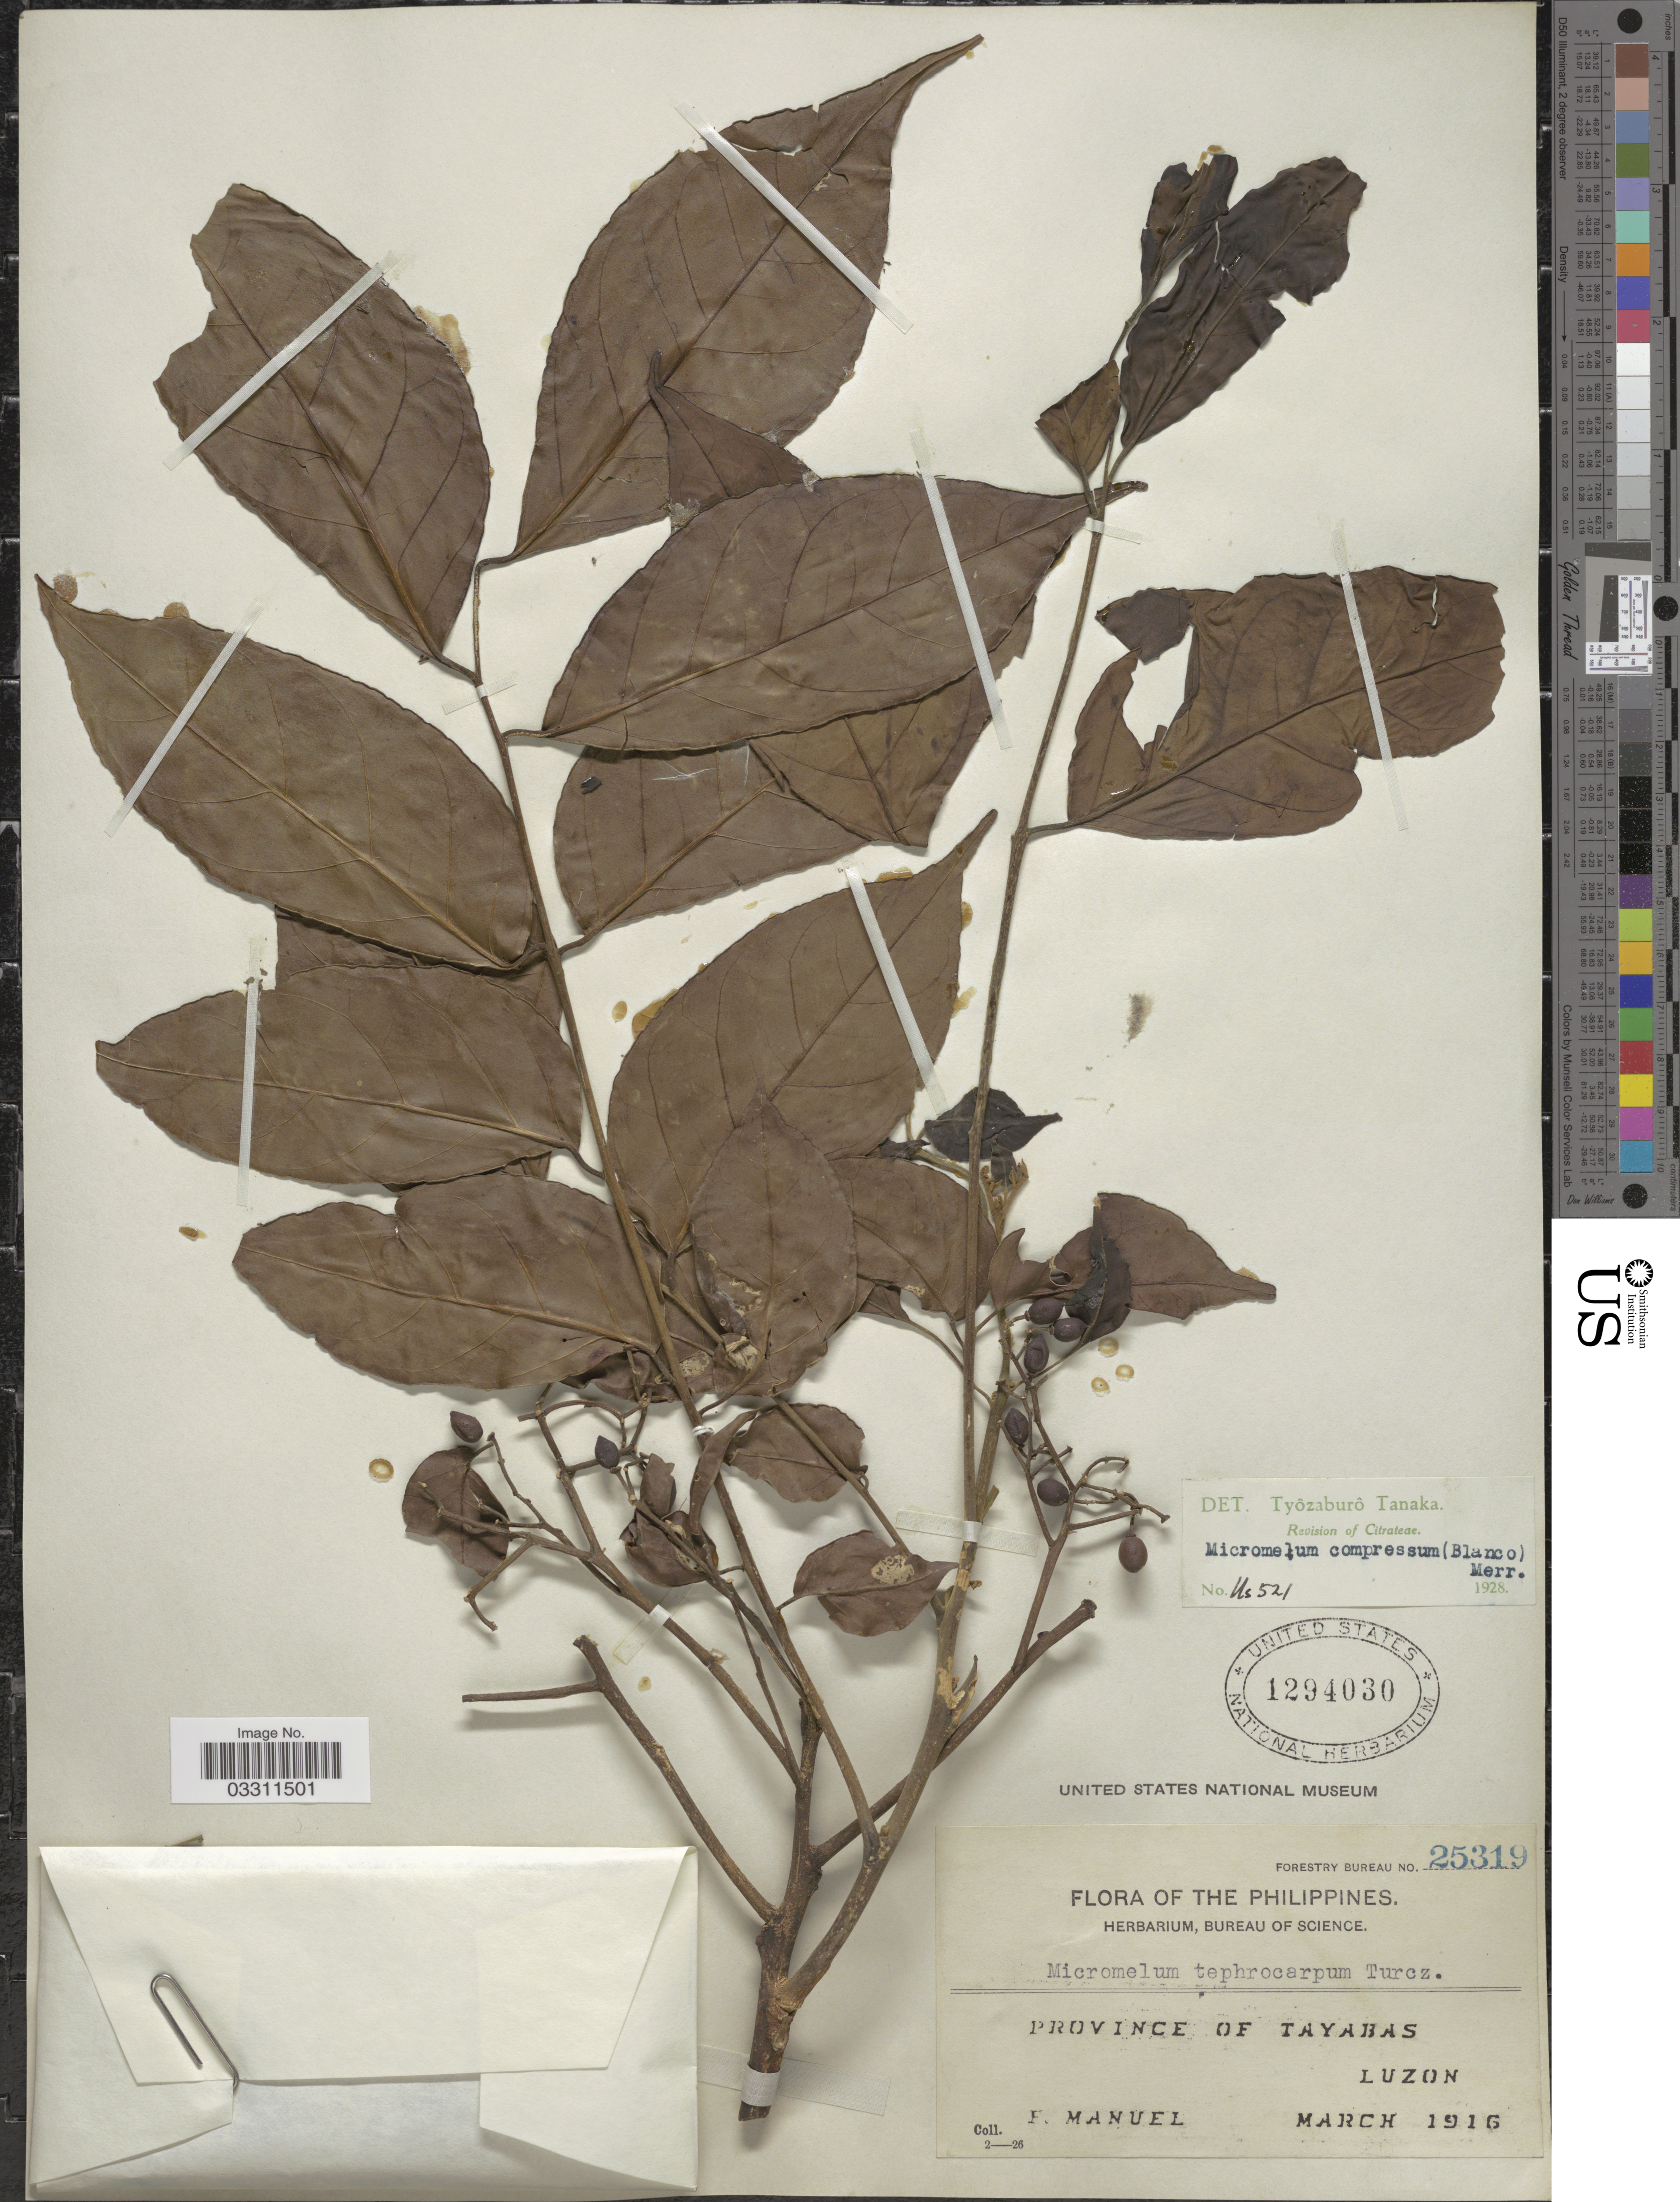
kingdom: Plantae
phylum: Tracheophyta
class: Magnoliopsida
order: Sapindales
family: Rutaceae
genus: Micromelum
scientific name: Micromelum compressum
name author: (Blanco) Merr.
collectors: F. Manuel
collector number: Forestry Bureau 25319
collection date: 1916-03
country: Philippines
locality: Province of Tayabas, Luzon.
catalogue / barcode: US 1294030